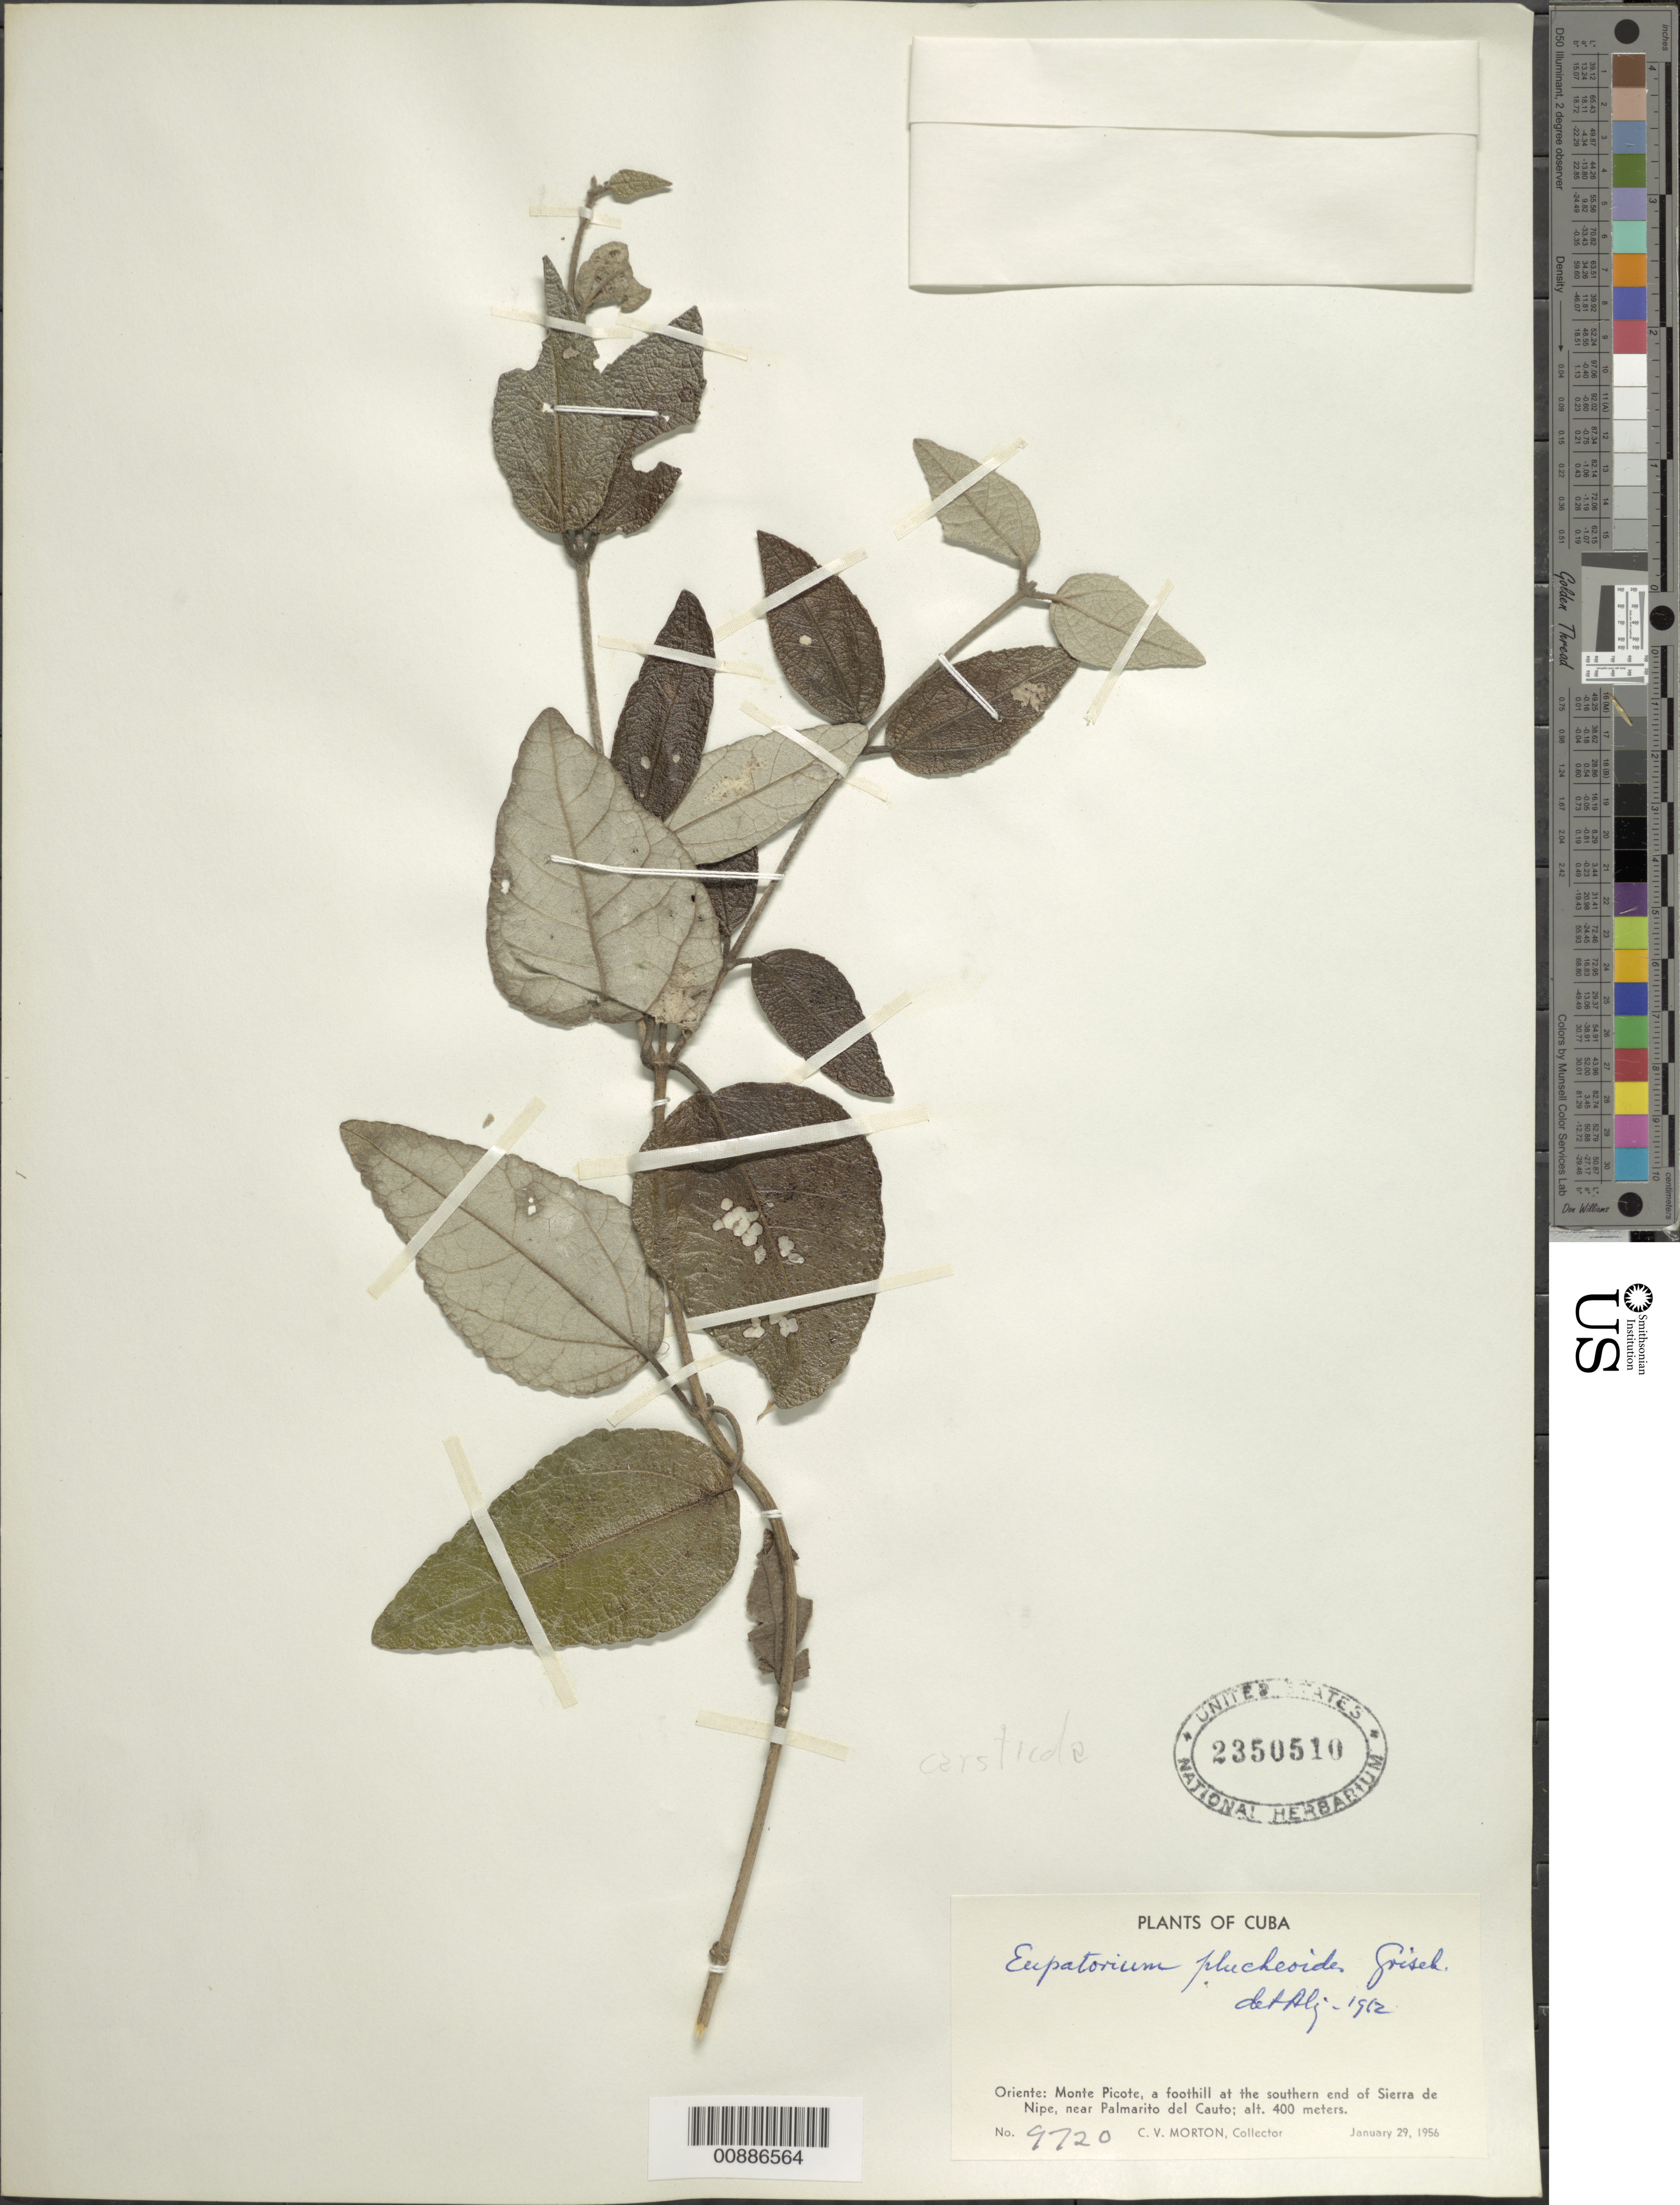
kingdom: Plantae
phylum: Tracheophyta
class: Magnoliopsida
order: Asterales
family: Asteraceae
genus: Grisebachianthus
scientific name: Grisebachianthus carsticola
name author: (Borhidi & O. Muñiz) R.M. King & H. Rob.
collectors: C. V. Morton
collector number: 9720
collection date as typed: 29 Jan 1956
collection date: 1956-01-29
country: Cuba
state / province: Oriente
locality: Monte Picote, at southern end of Sierra de Nipe, near palmarito del Cauto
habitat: Foothill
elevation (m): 400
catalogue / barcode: US 2350510